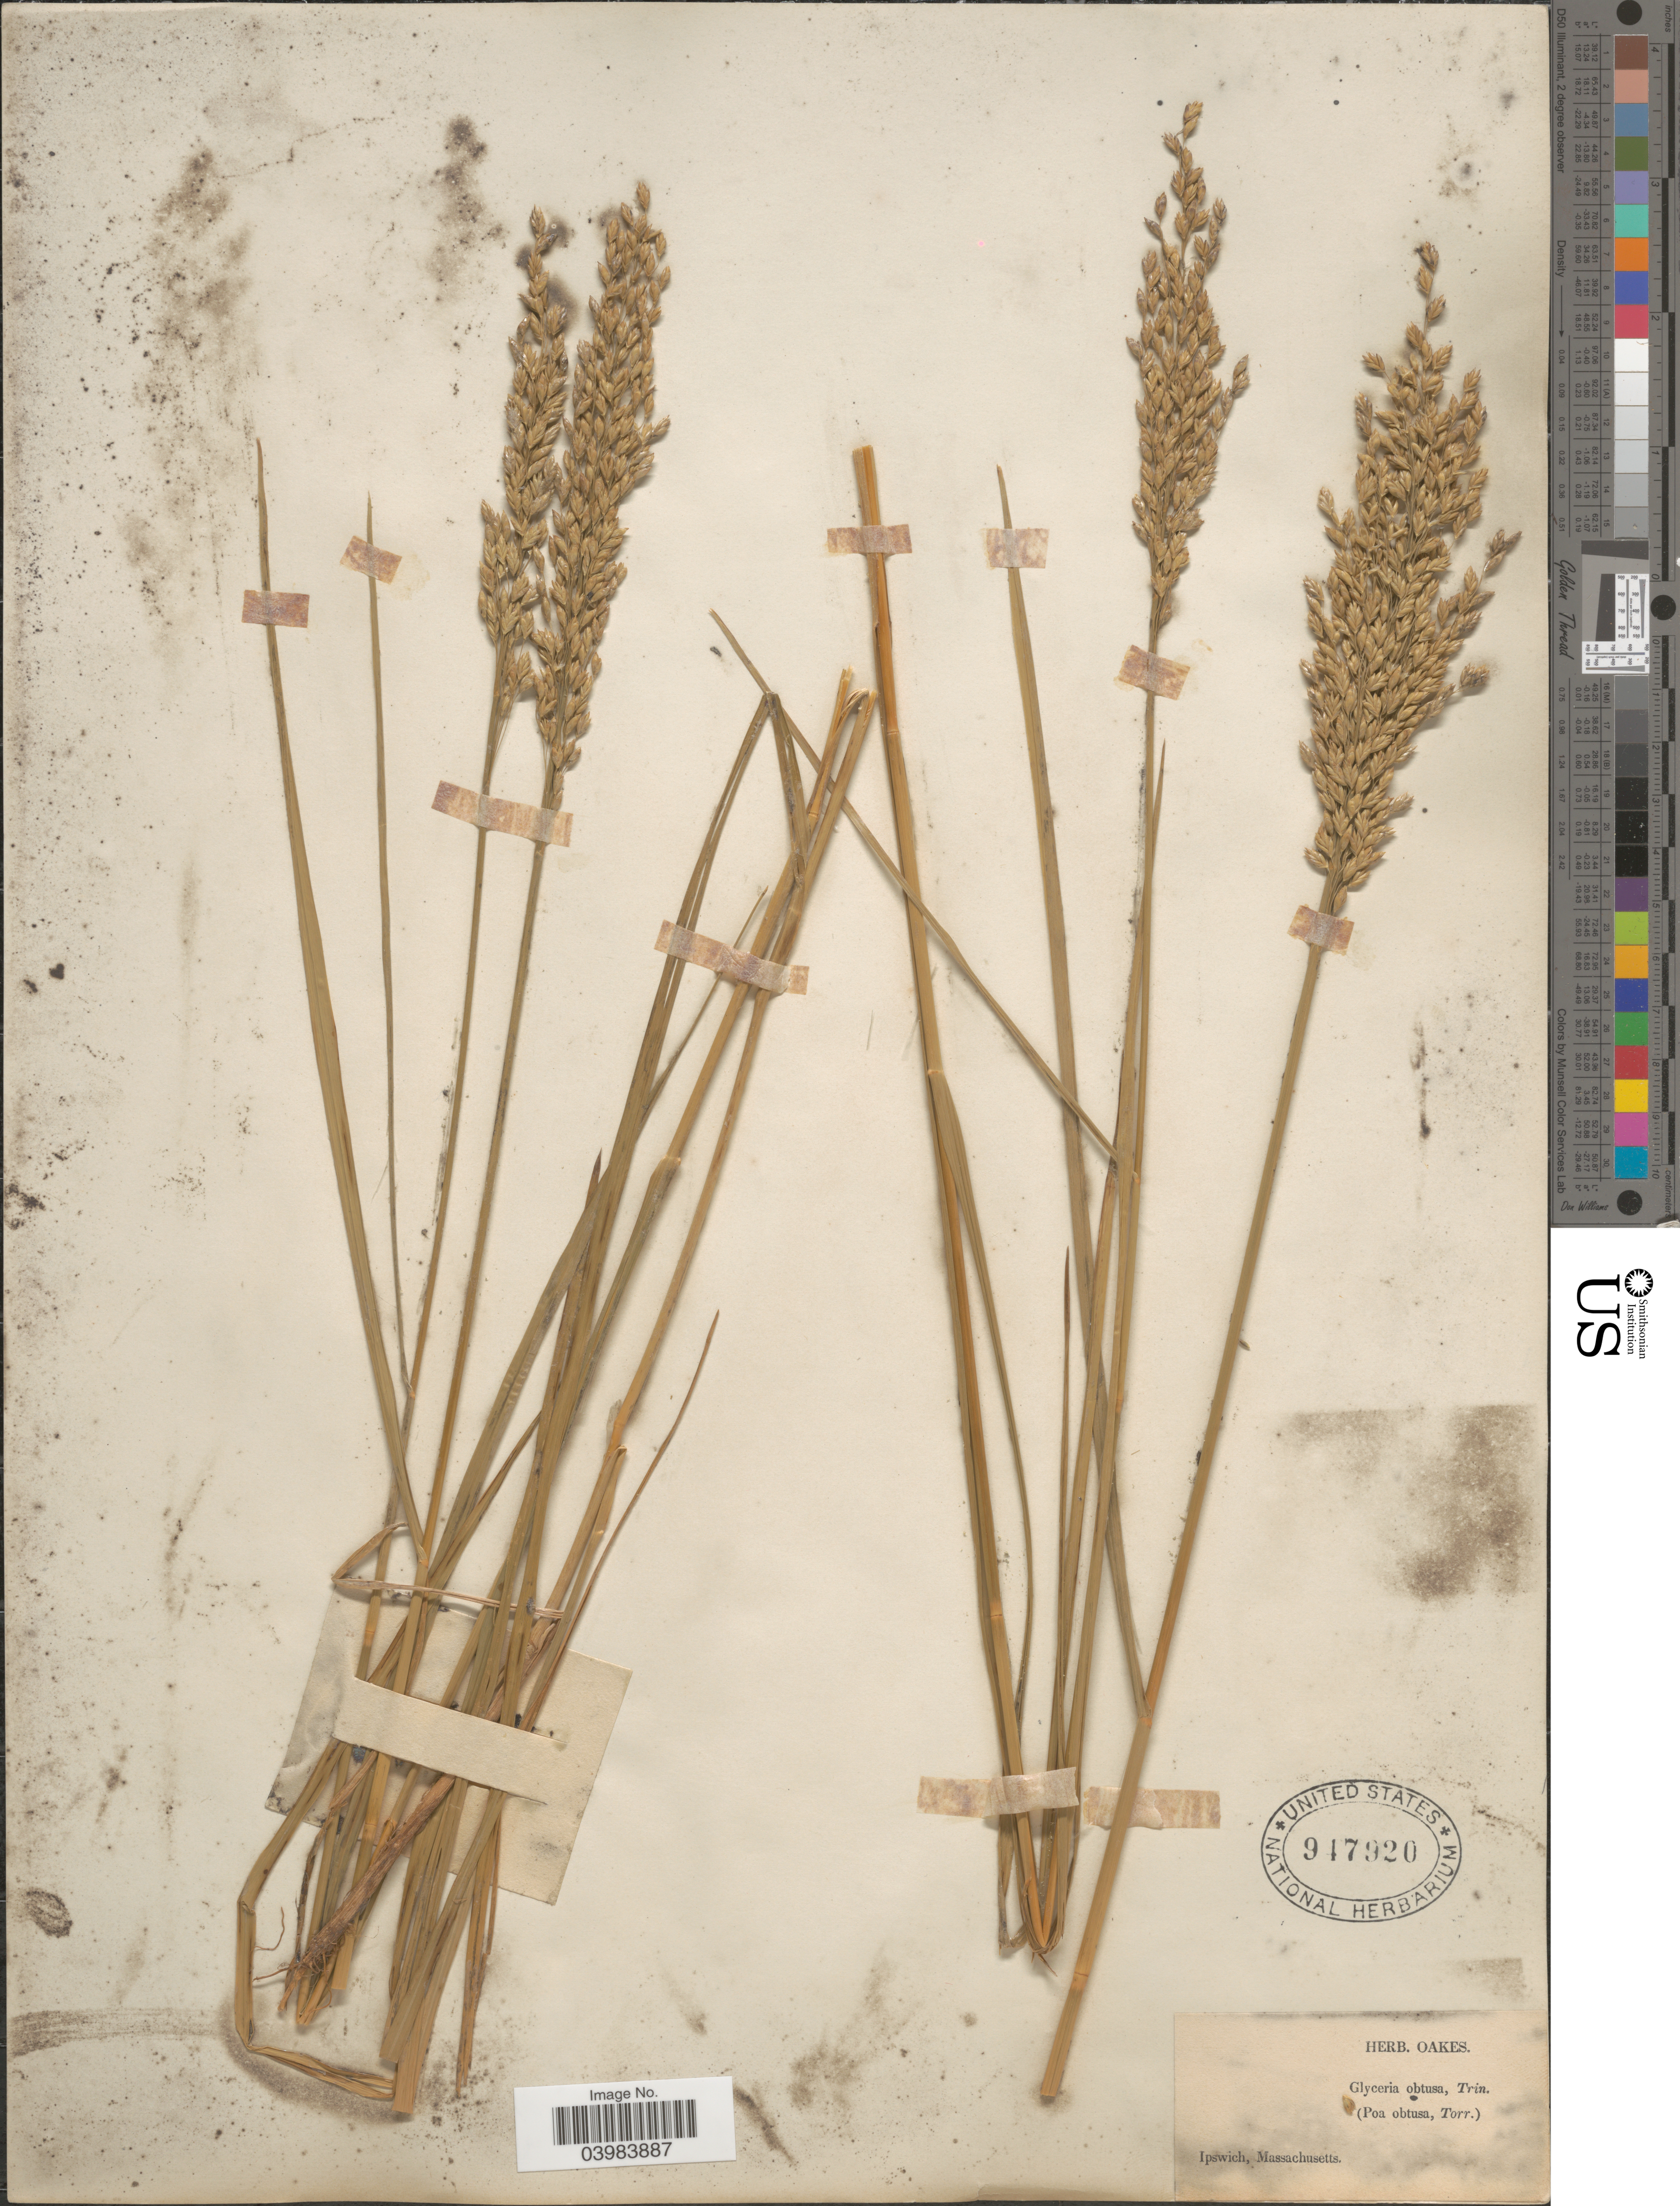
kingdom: Plantae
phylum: Tracheophyta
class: Liliopsida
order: Poales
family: Poaceae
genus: Glyceria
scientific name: Glyceria obtusa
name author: (Muhl.) Trin.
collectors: ex herb. Oakes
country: United States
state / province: Massachusetts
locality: Ipswich.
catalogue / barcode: US 947920